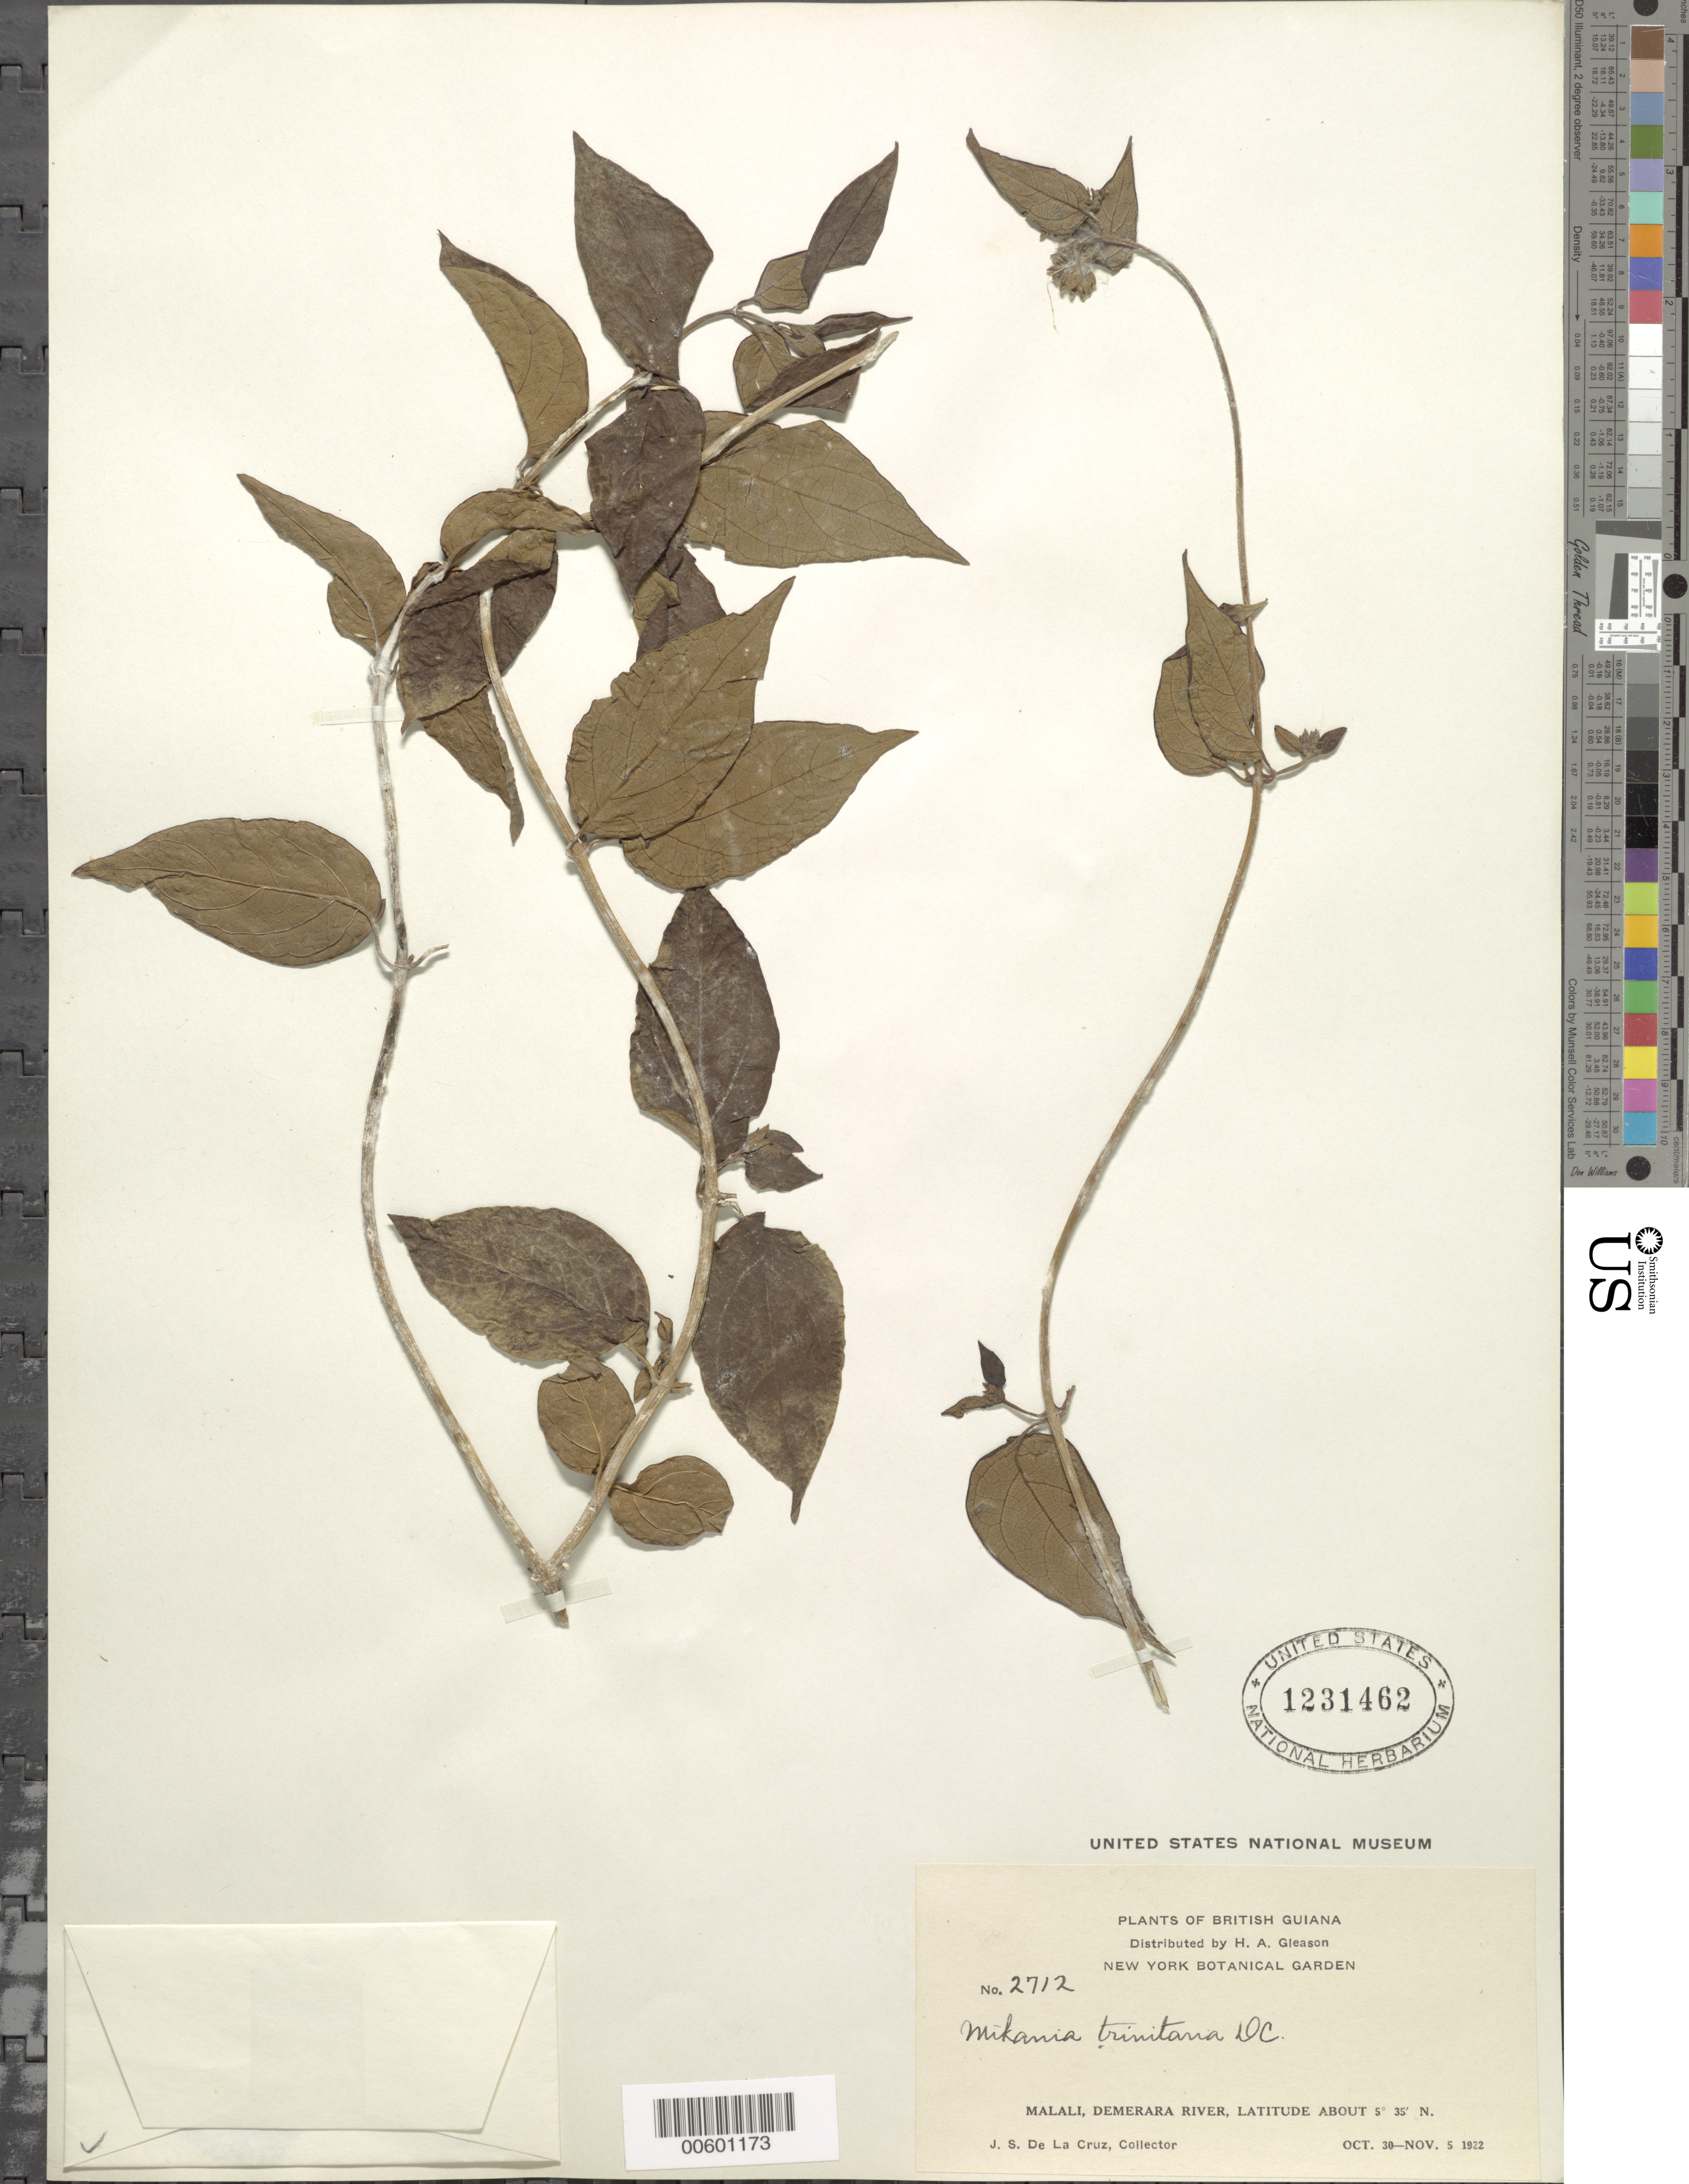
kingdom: Plantae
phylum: Tracheophyta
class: Magnoliopsida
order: Asterales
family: Asteraceae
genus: Mikania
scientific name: Mikania trinitaria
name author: DC.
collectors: J. S. de la Cruz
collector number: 2712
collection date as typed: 30-Oct-22 to 5-Nov-22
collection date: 1922-10-30/1922-11-05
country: Guyana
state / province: U. Demerara-Berbice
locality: Malali, Demerara R.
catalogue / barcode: US 1231462